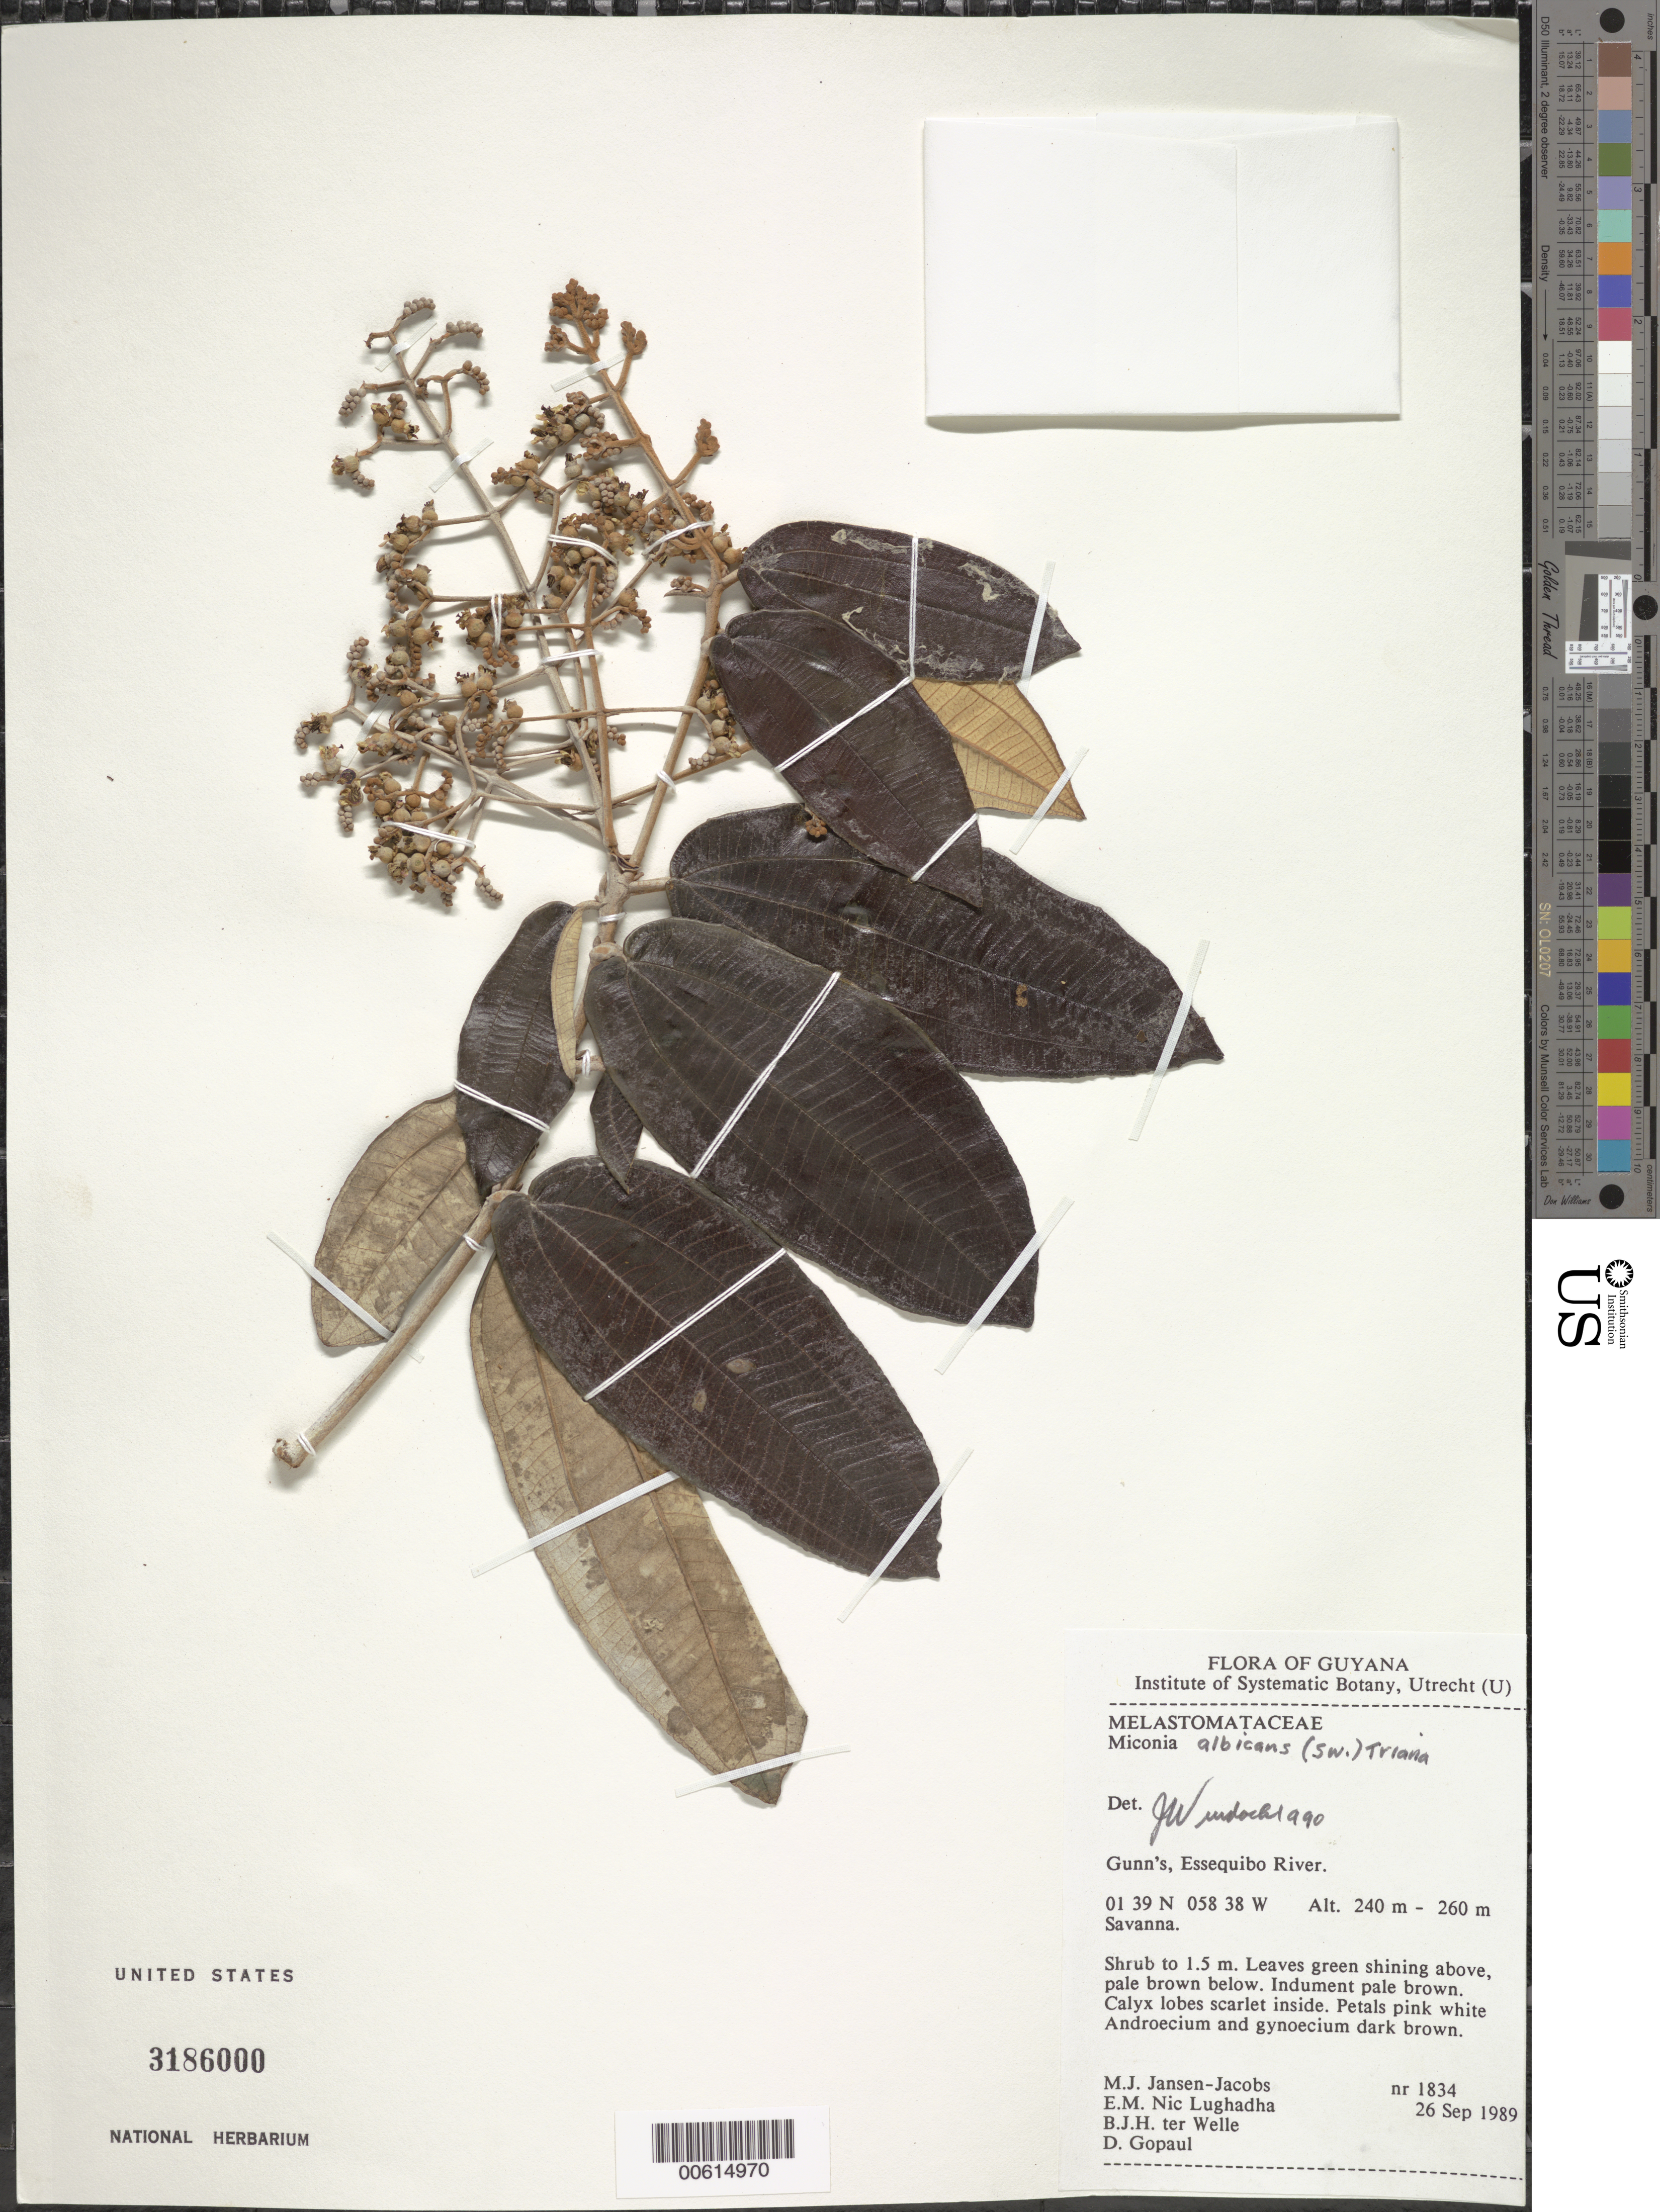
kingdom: Plantae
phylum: Tracheophyta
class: Magnoliopsida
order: Myrtales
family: Melastomataceae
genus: Miconia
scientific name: Miconia albicans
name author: (Sw.) Triana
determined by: Wurdack, John J., (US), US (UNITED STATES)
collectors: M. J. Jansen-Jacobs, E. Nic Lughadha, B. Welle & D. Gopaul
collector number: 1834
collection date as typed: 26-Sep-89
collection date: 1989-09-26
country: Guyana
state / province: U. Takutu-U. Essequibo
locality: Gunn's, Essequibo River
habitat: Savanna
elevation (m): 240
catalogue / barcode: US 3186000